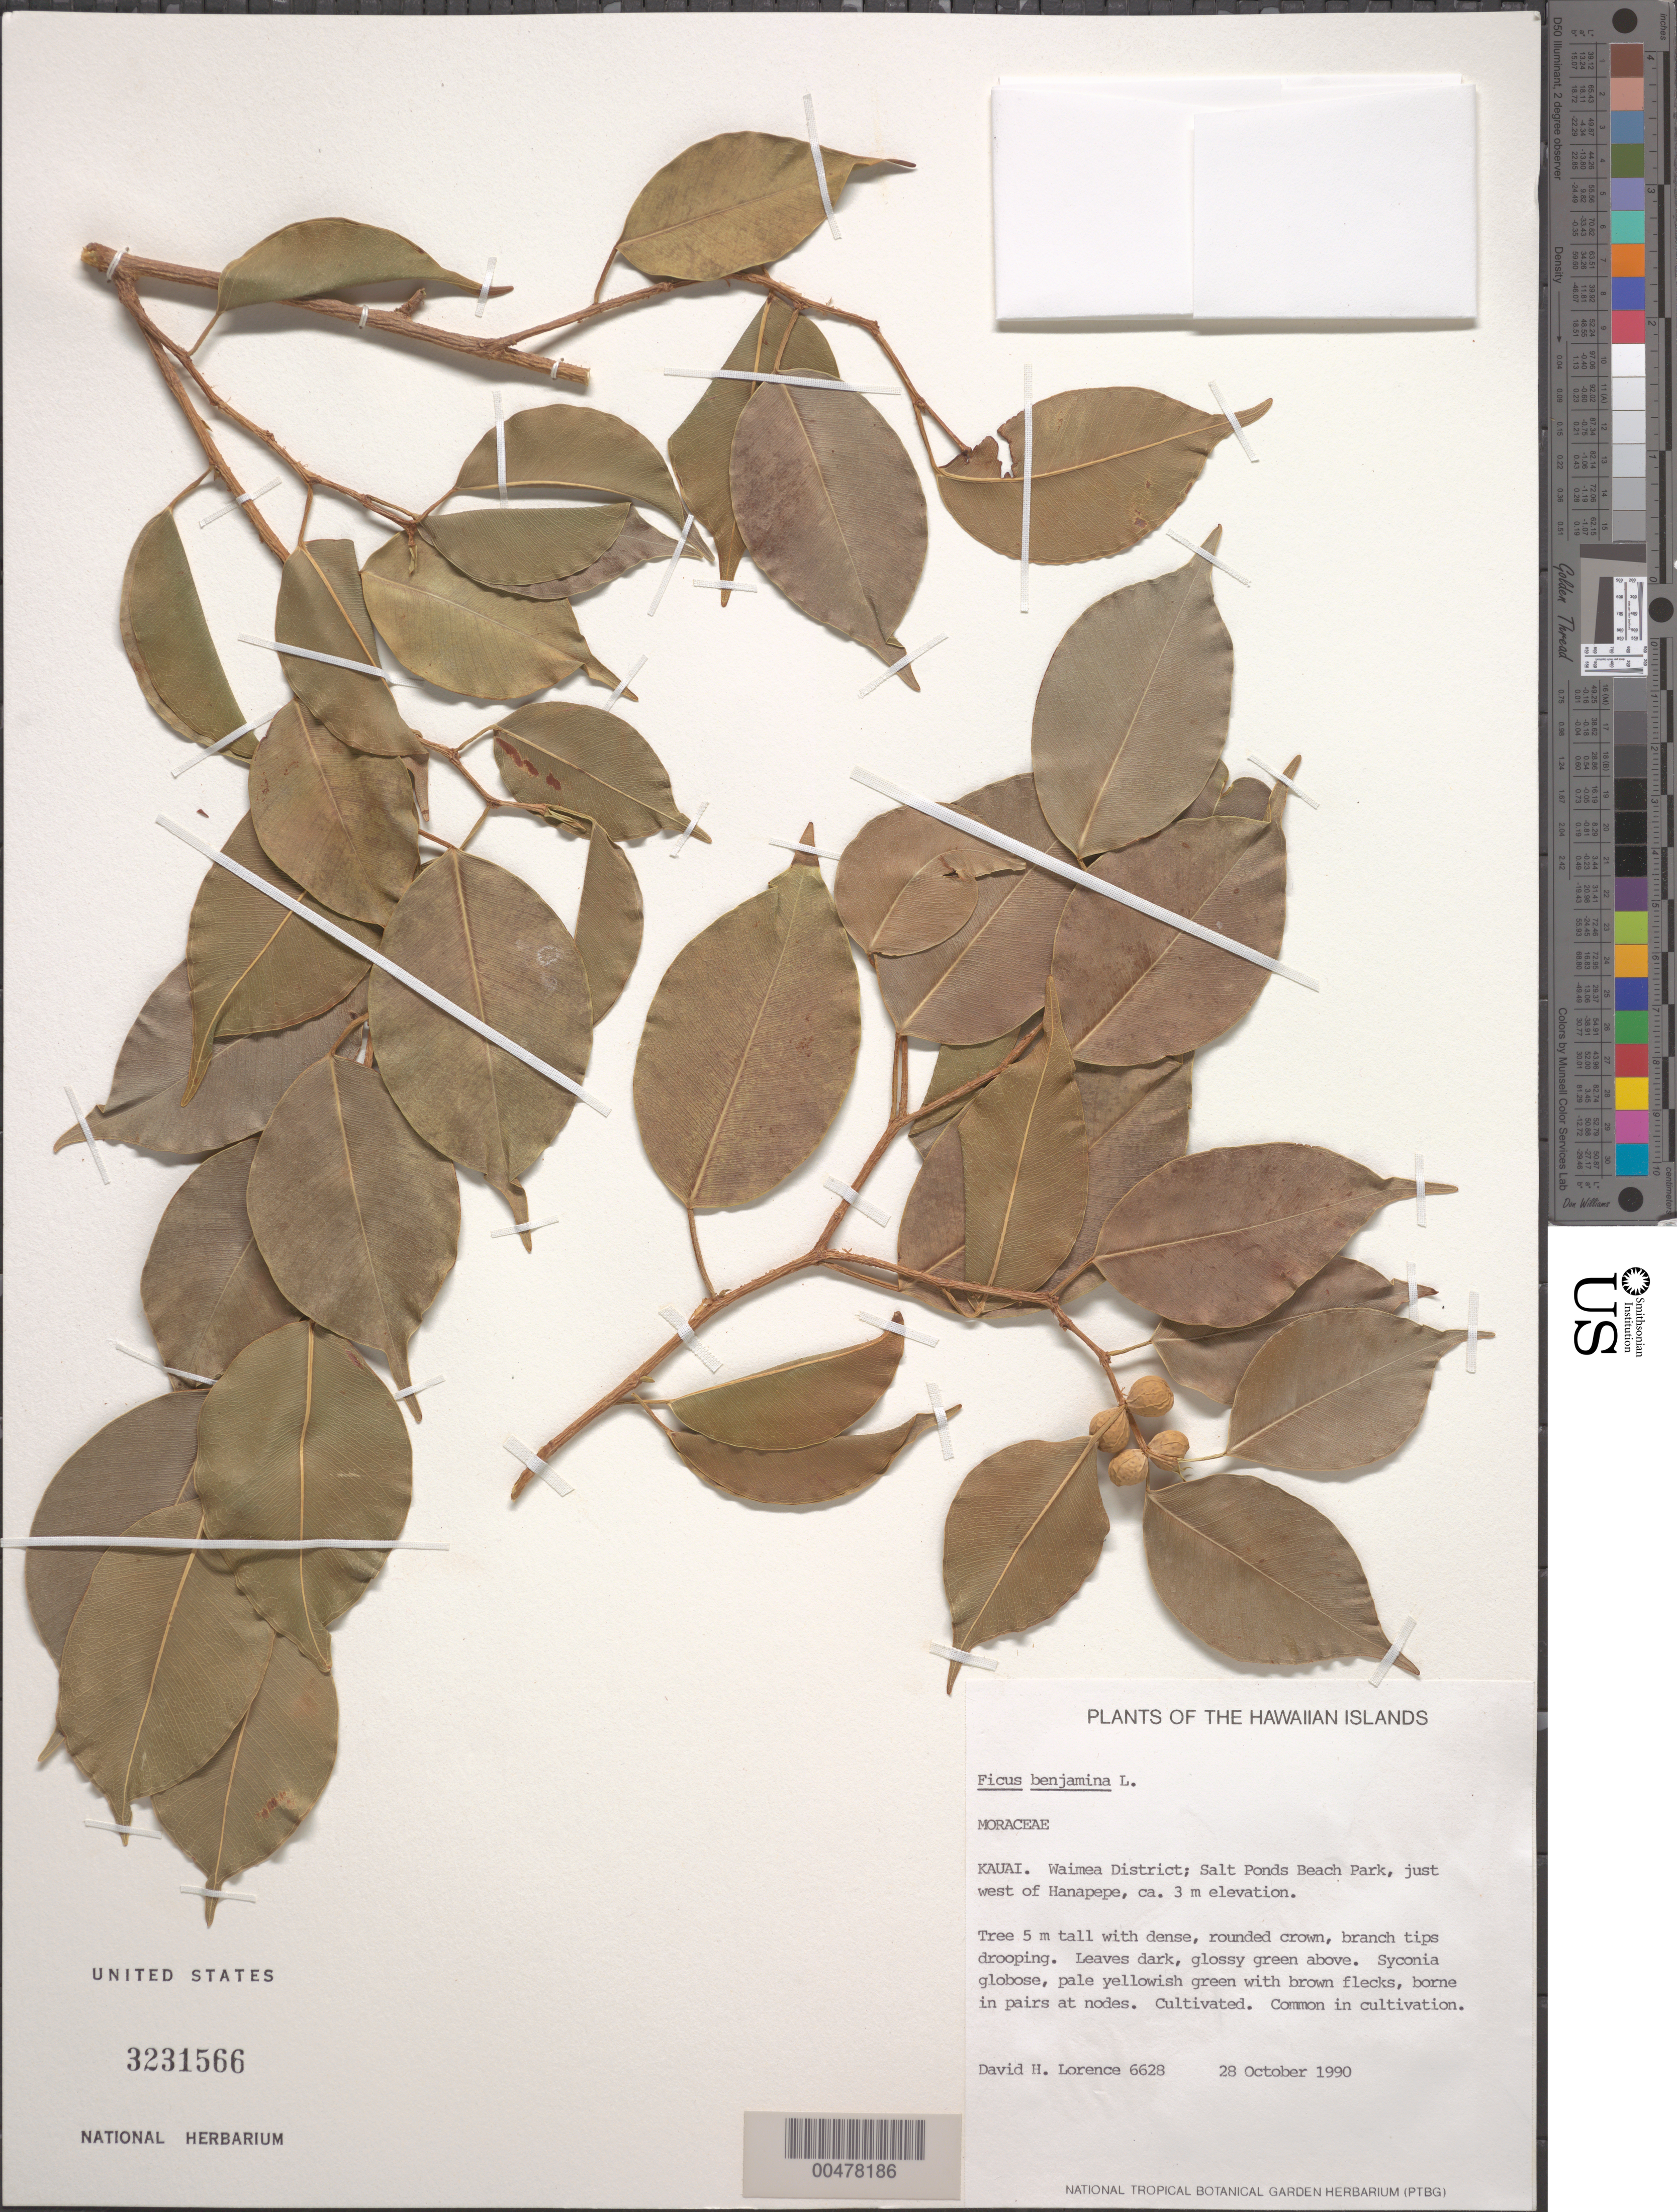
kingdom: Plantae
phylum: Tracheophyta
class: Magnoliopsida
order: Rosales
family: Moraceae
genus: Ficus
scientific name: Ficus benjamina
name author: L.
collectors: D. Lorence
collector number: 6628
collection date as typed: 28 Oct 1990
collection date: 1990-10-28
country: United States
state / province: Hawaii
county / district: Kauai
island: Kaua'i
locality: Waimea Dist, Salt Ponds Beach Park, just W of Hanapepe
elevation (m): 3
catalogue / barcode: US 3231566